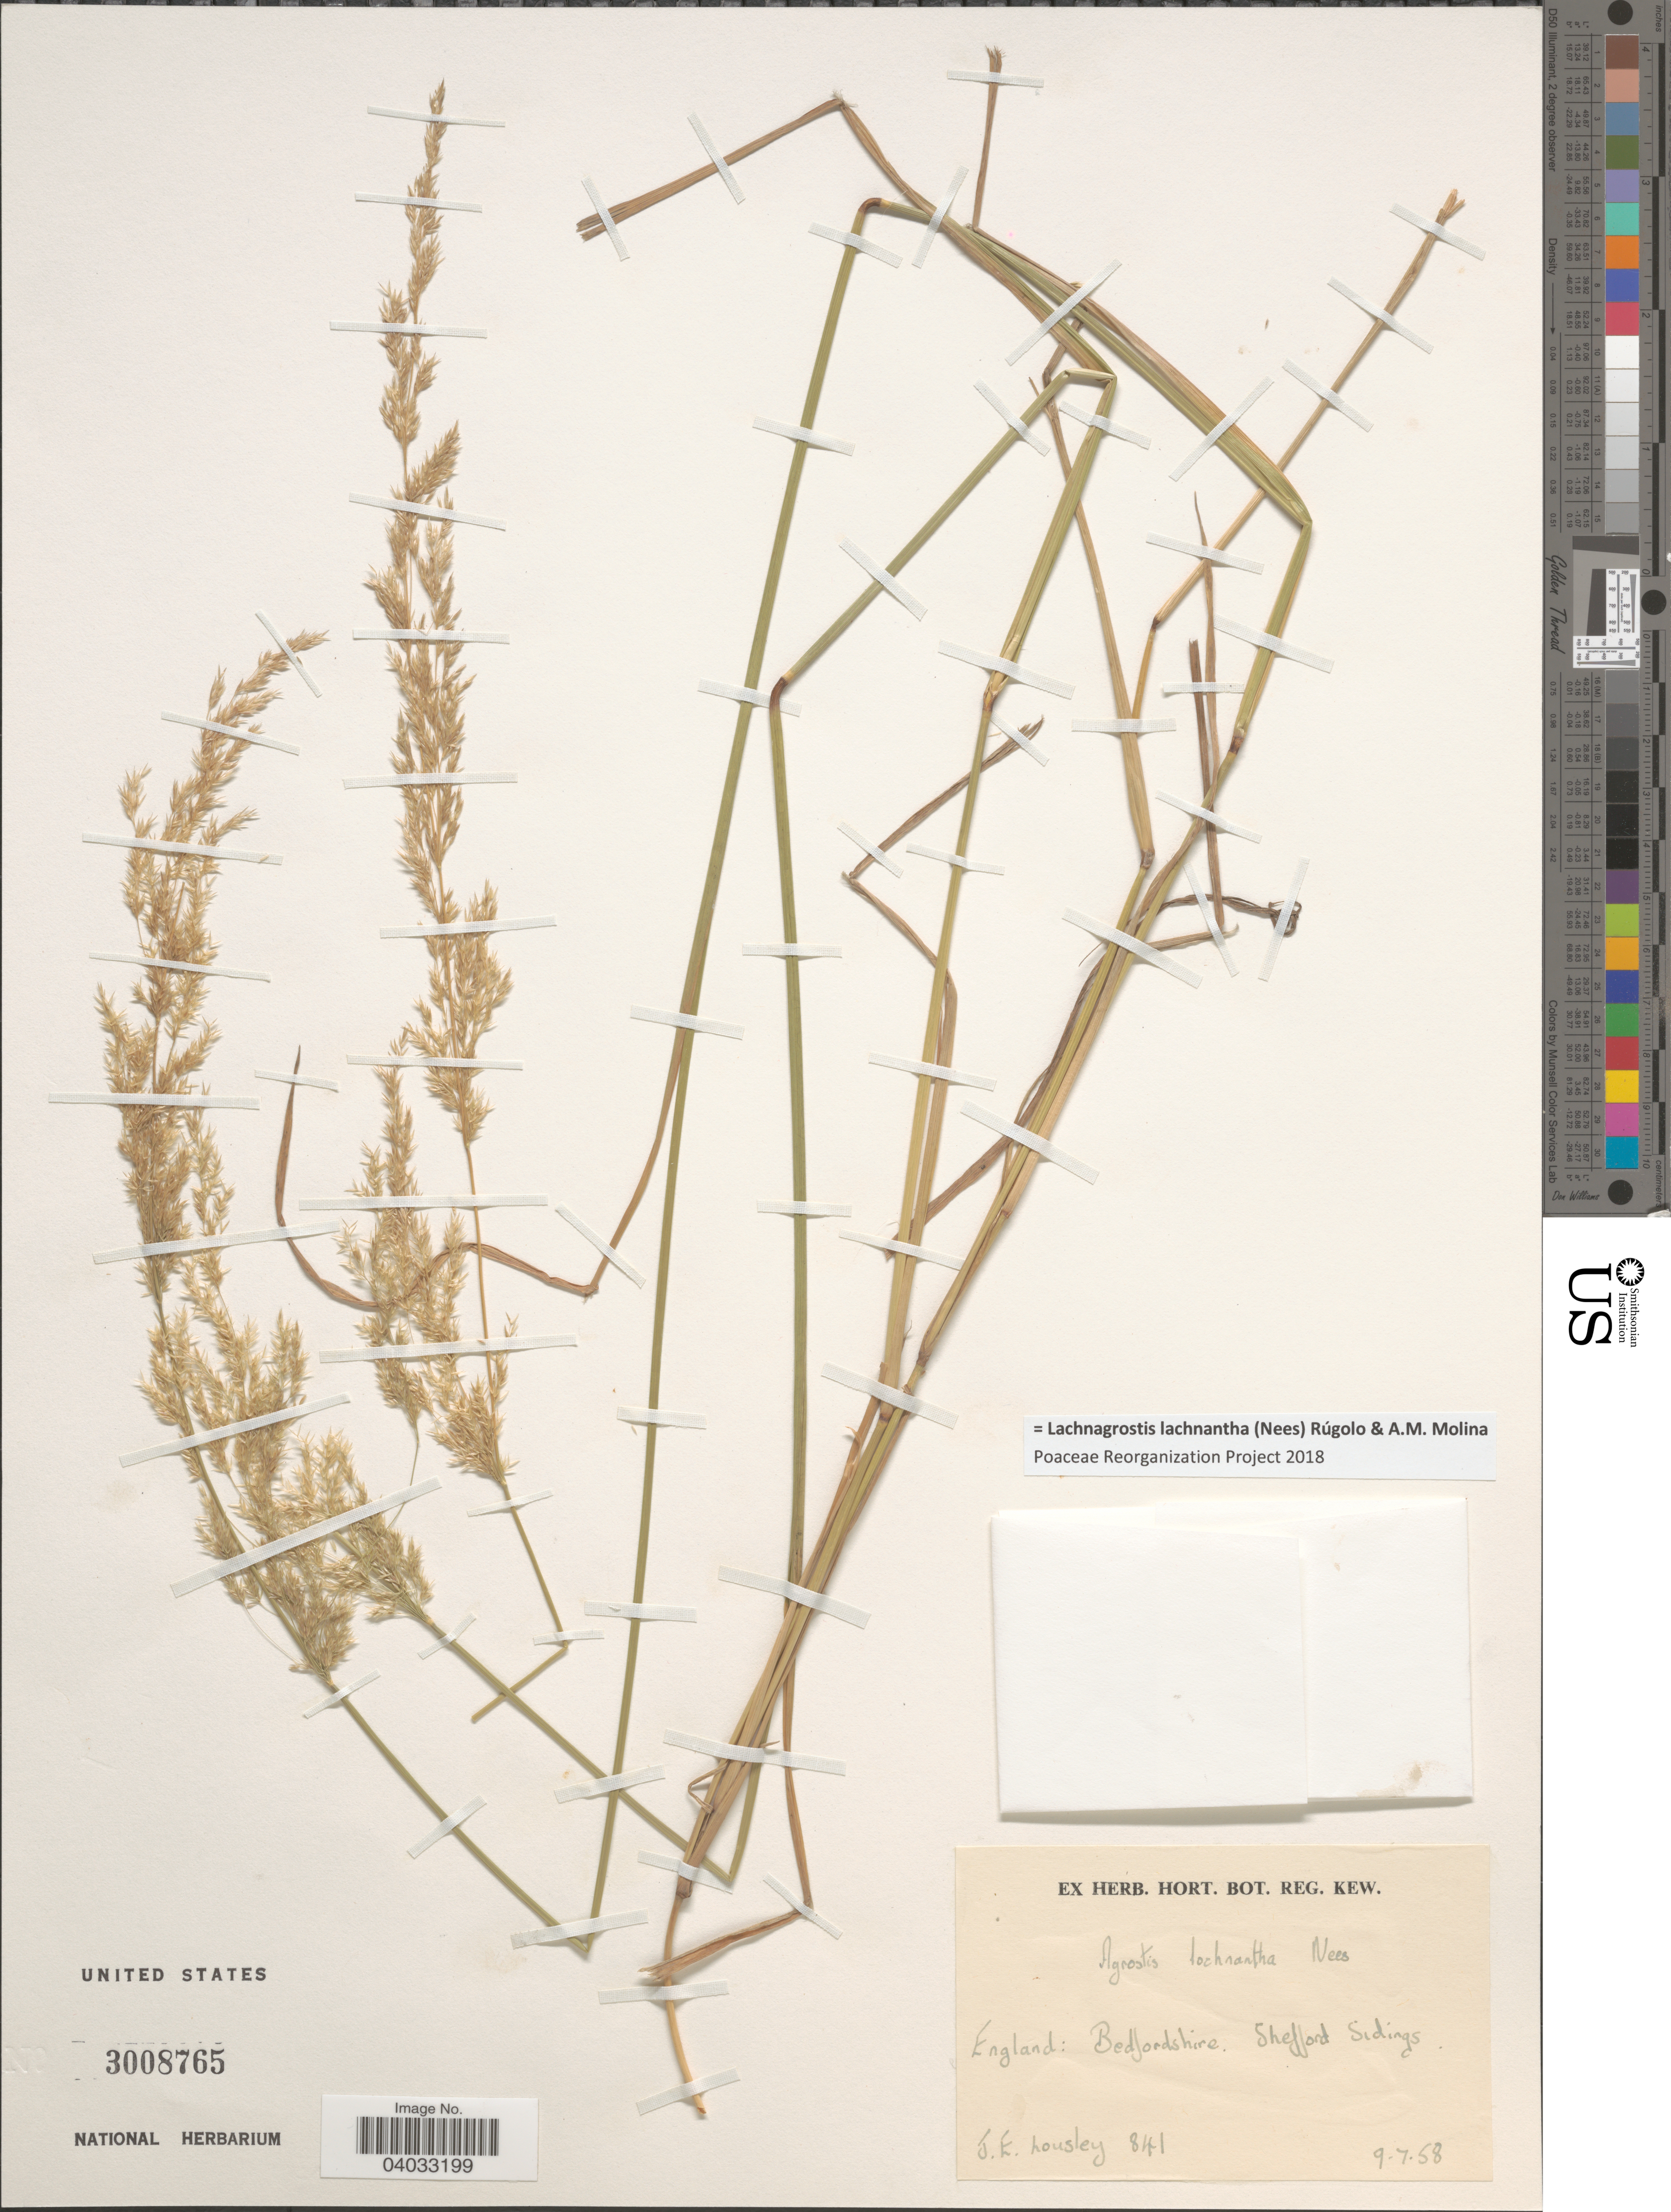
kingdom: Plantae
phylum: Tracheophyta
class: Liliopsida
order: Poales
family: Poaceae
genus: Lachnagrostis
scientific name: Lachnagrostis lachnantha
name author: (Nees) Rúgolo & A.M. Molina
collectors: J. Lousley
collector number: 841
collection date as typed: Transcribed d/m/y: 9/7/58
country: United Kingdom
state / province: England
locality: Bedfordshire. Shefford Sidings.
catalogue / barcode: US 3008765